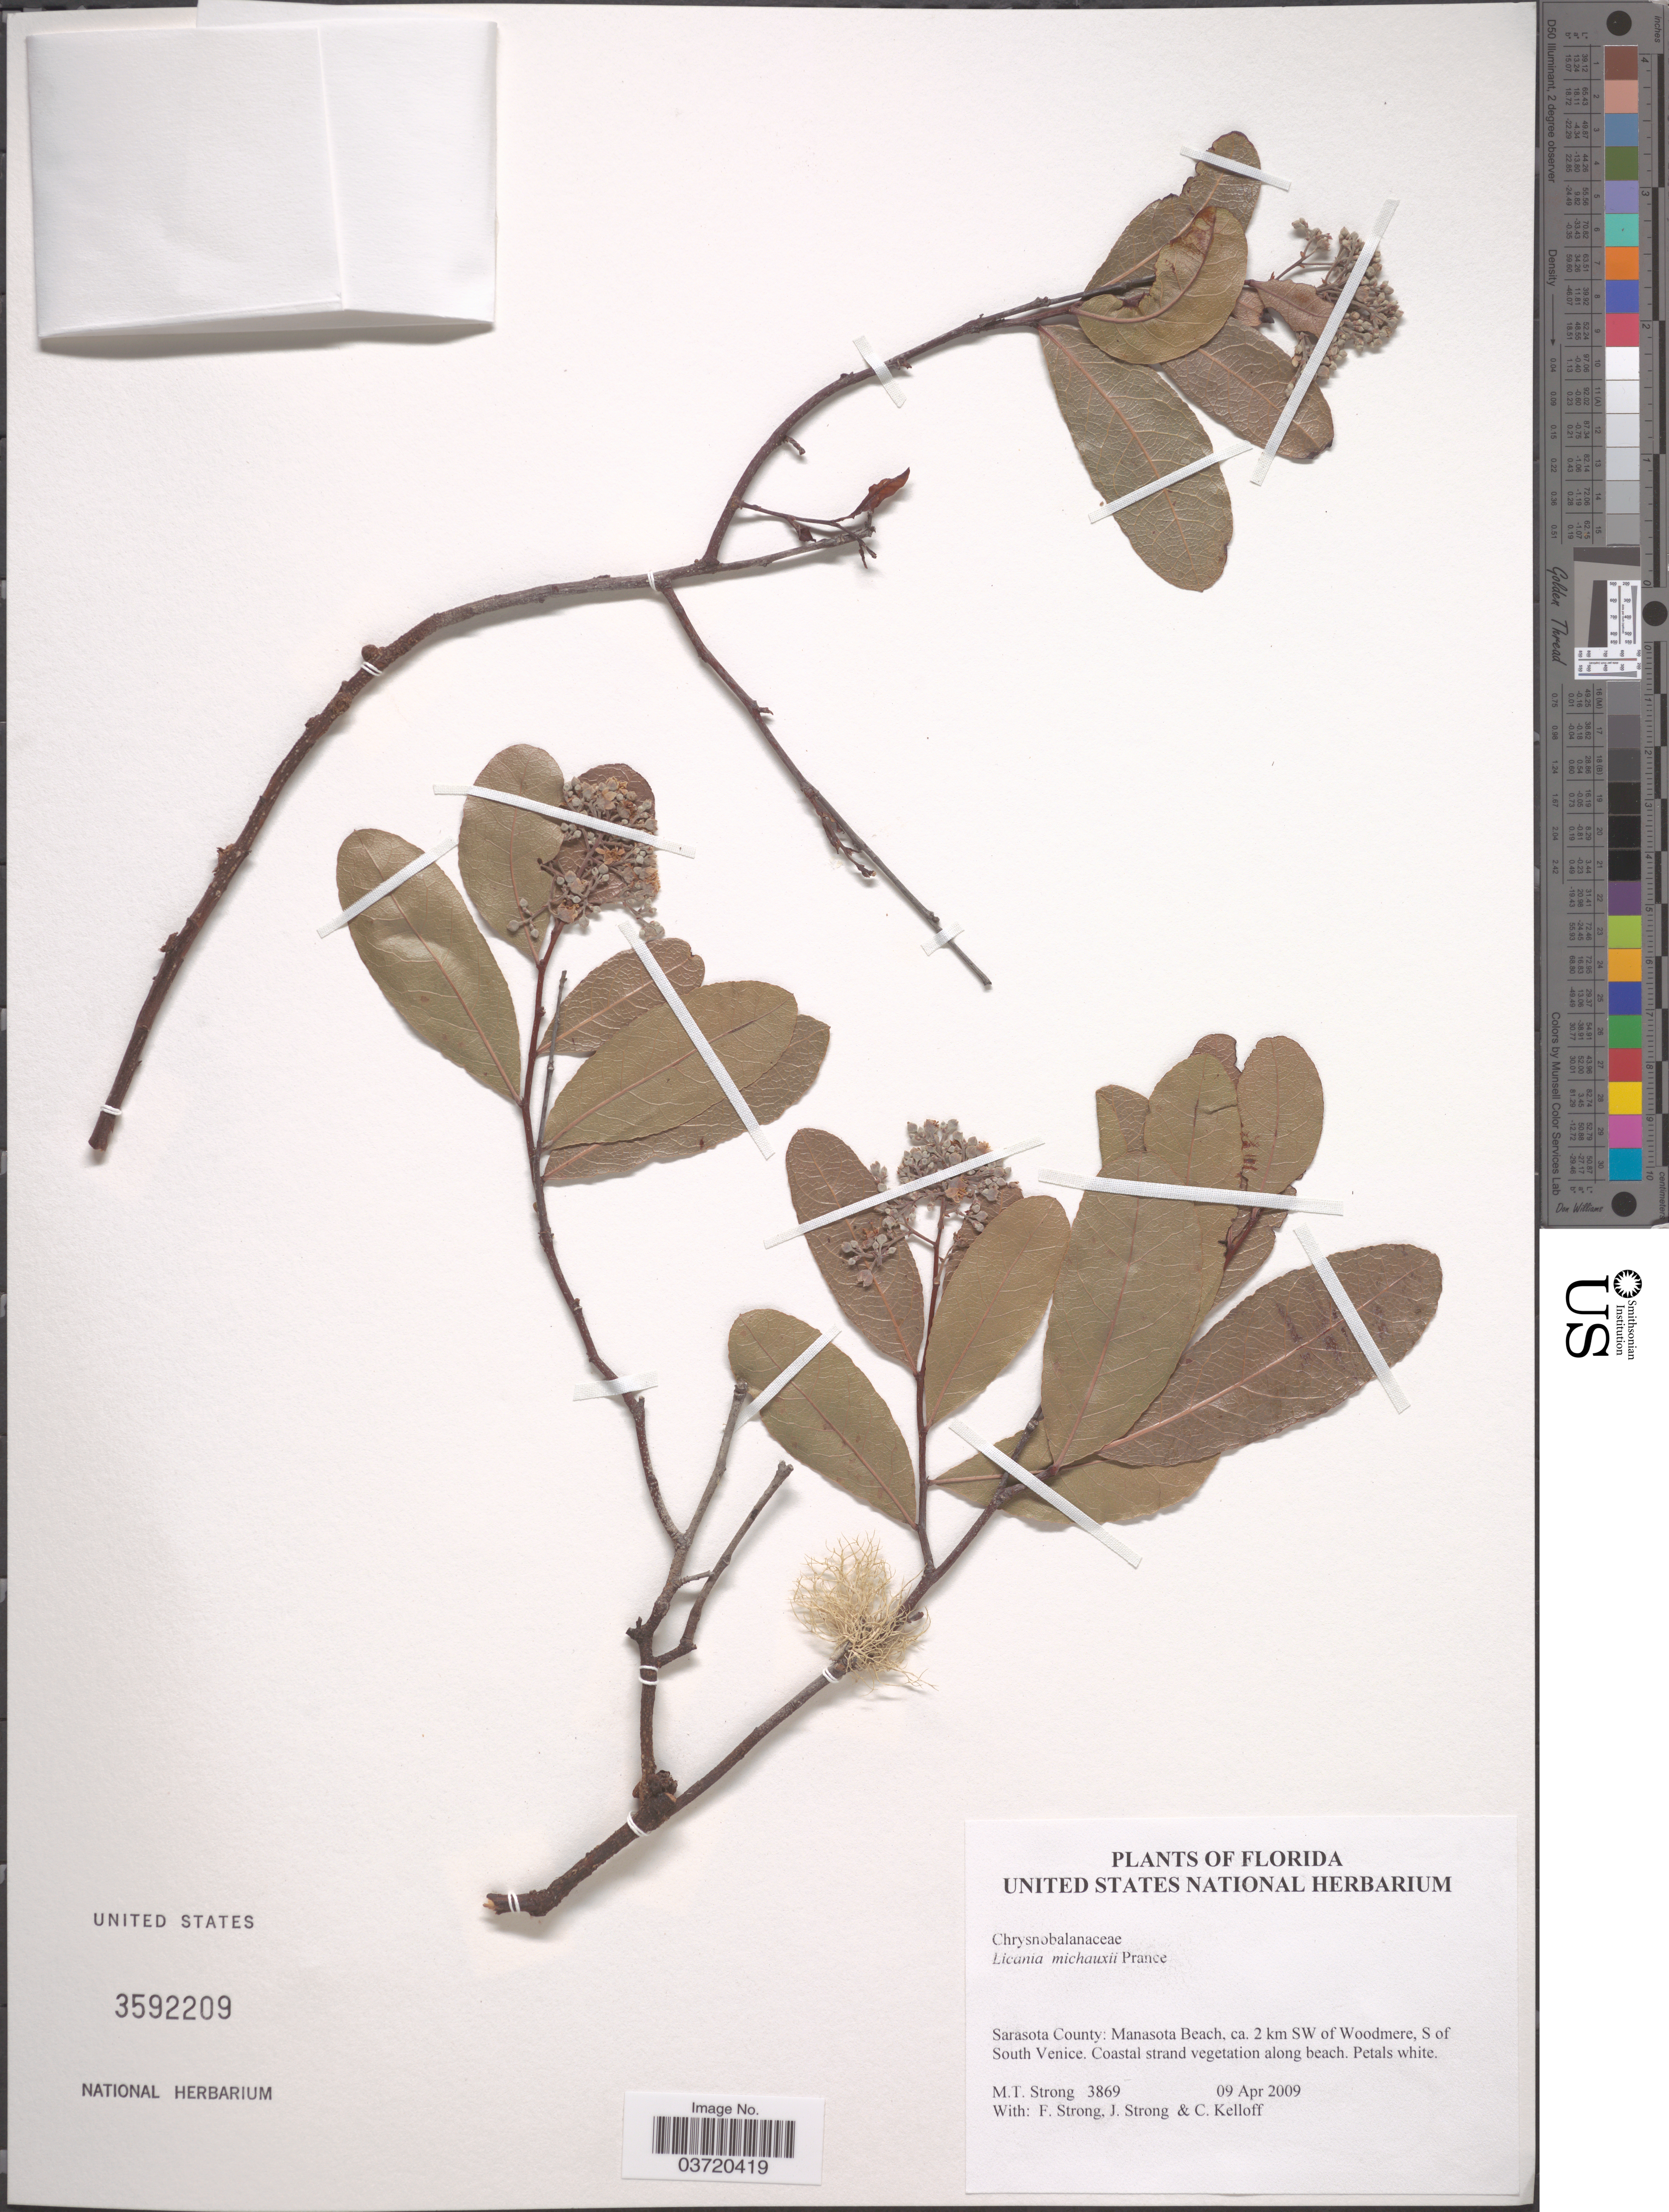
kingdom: Plantae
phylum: Tracheophyta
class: Magnoliopsida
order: Malpighiales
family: Chrysobalanaceae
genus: Geobalanus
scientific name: Geobalanus oblongifolius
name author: (Michx.) Small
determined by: Strong, M. T., (US), Smithsonian Institution - National Museum of Natural History (UNITED STATES)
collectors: M. T. Strong, F. Strong, J. Strong & C. L. Kelloff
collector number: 3869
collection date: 2009-04-09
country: United States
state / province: Florida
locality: Sarasota County: Manasota Beach, ca. 2 km SW of Woodmere, S of South Venice.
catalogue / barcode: US 3592209